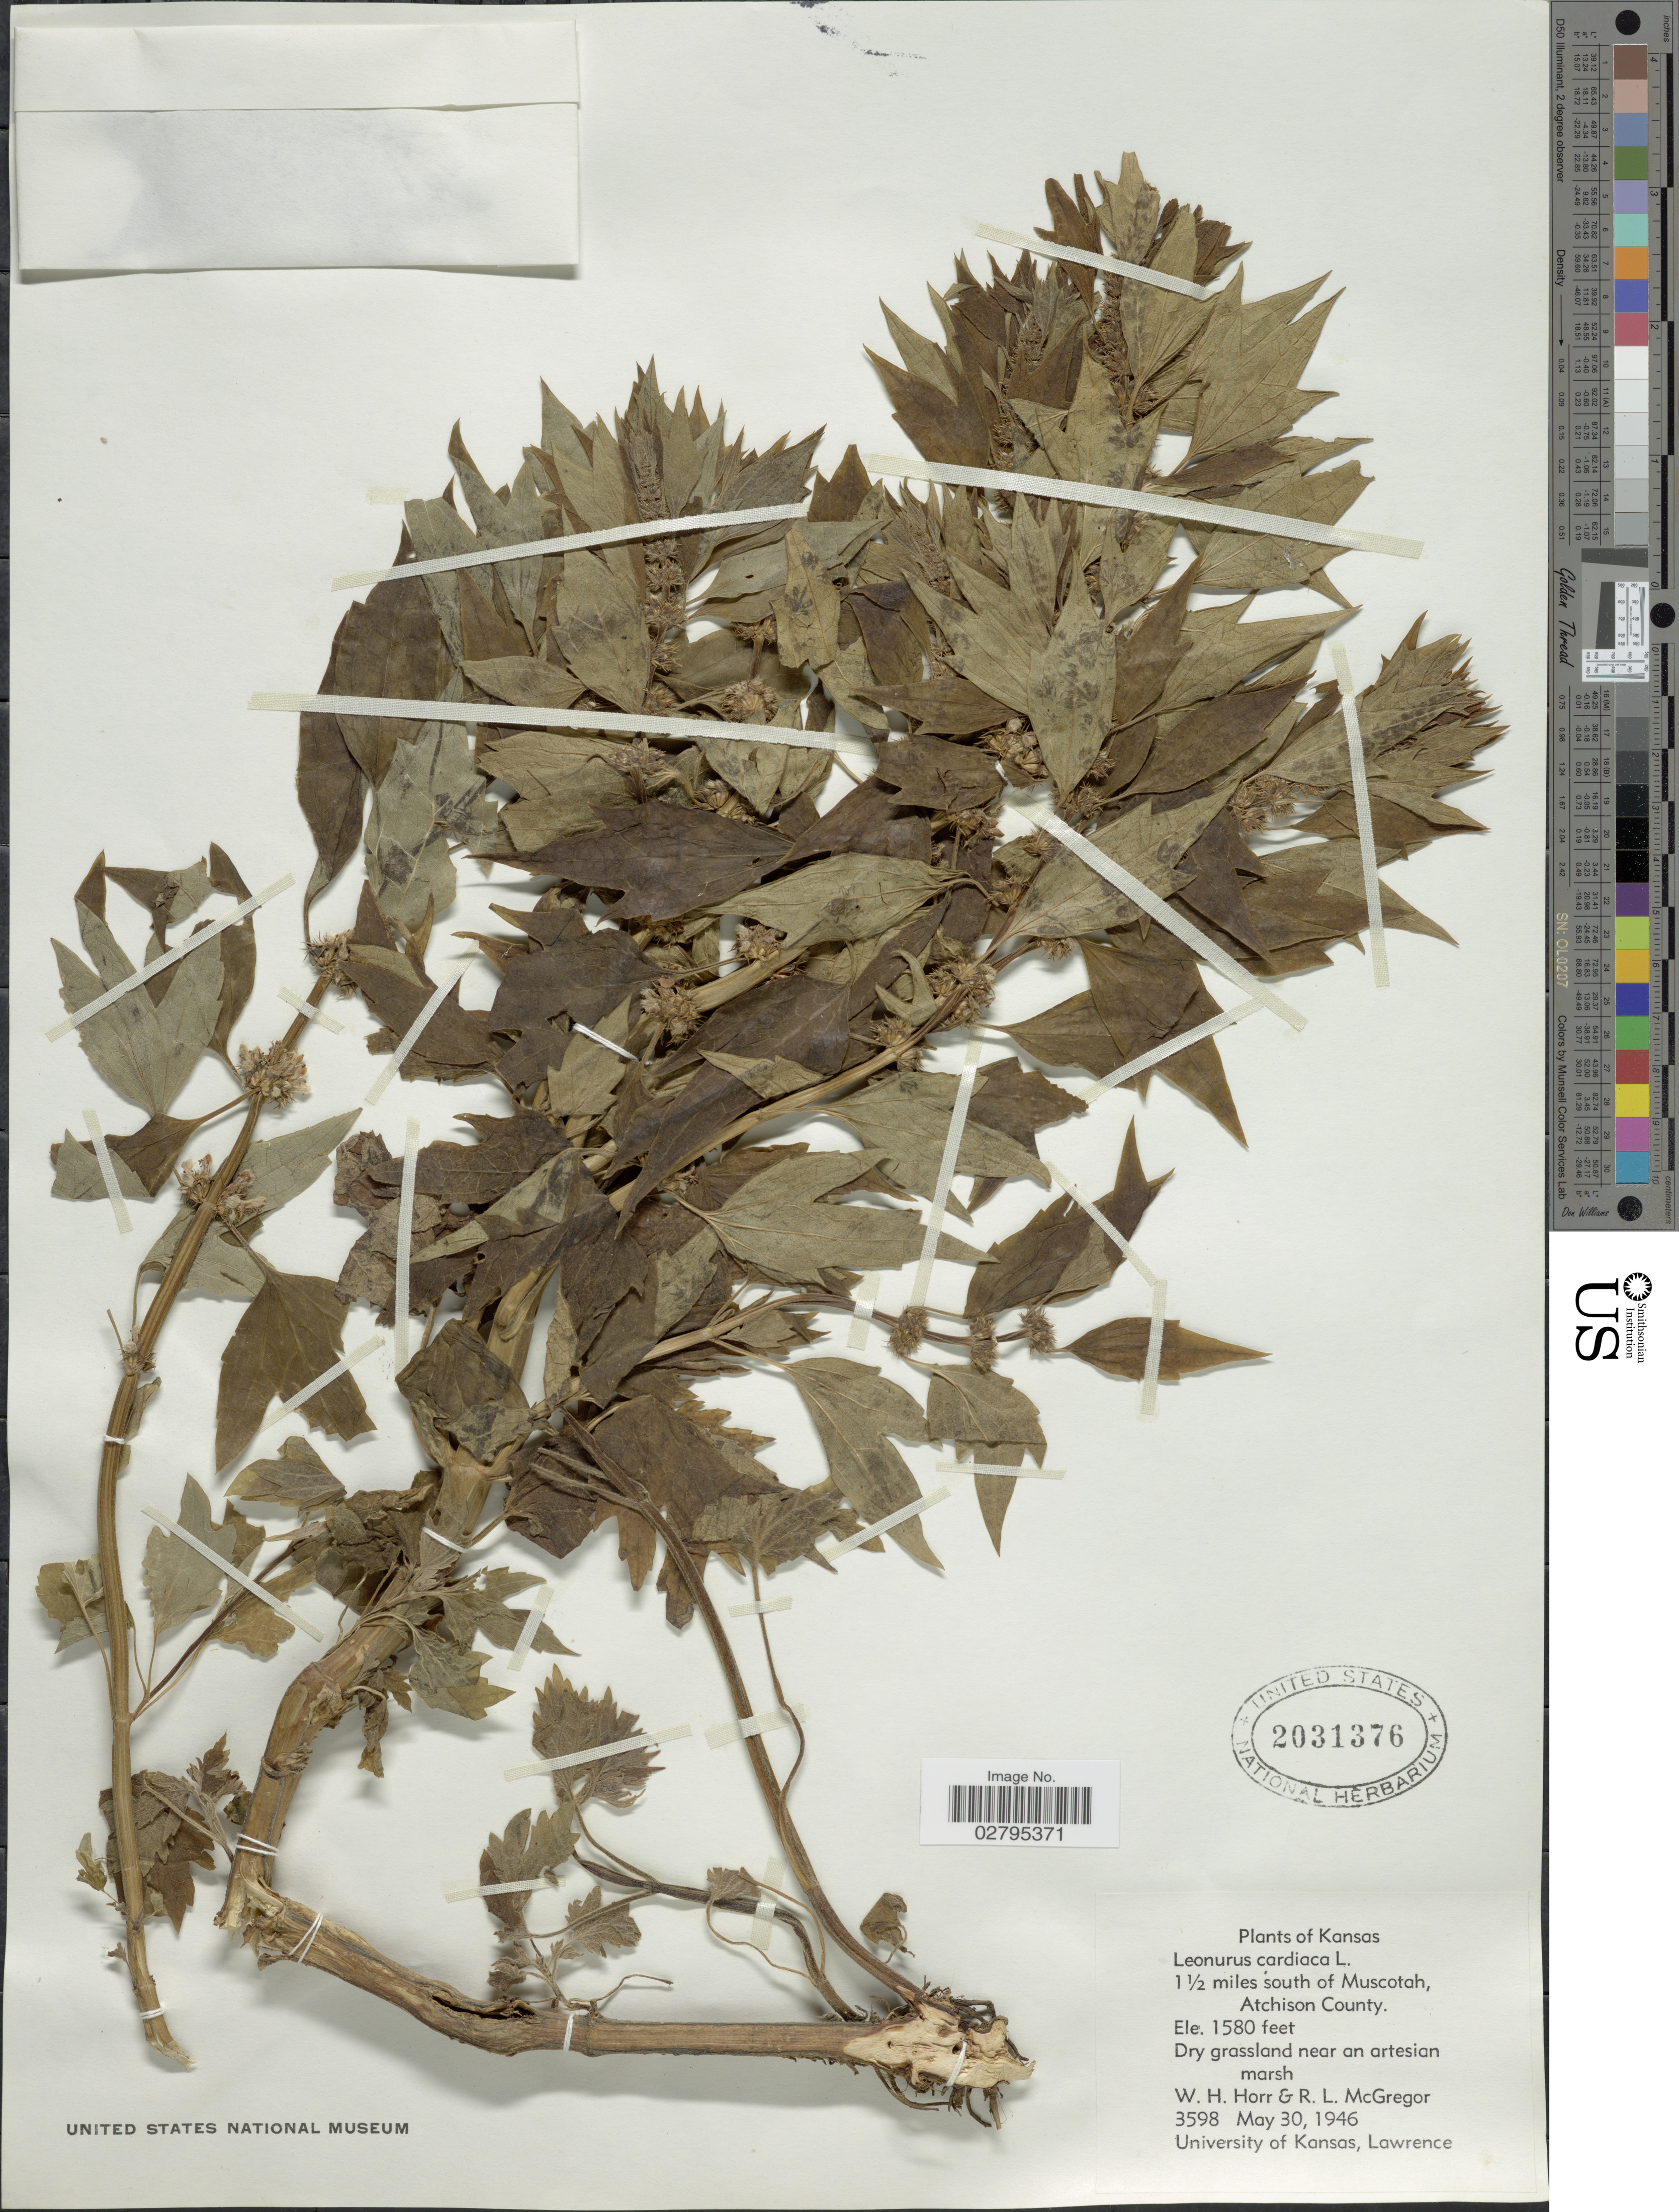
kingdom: Plantae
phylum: Tracheophyta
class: Magnoliopsida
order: Lamiales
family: Lamiaceae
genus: Leonurus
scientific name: Leonurus cardiaca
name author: L.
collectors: W. H. Horr & R. McGregor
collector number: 3598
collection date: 1946-05-30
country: United States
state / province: Kansas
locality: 1½ miles south of Muscotah, Atchison County.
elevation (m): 482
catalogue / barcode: US 2031376